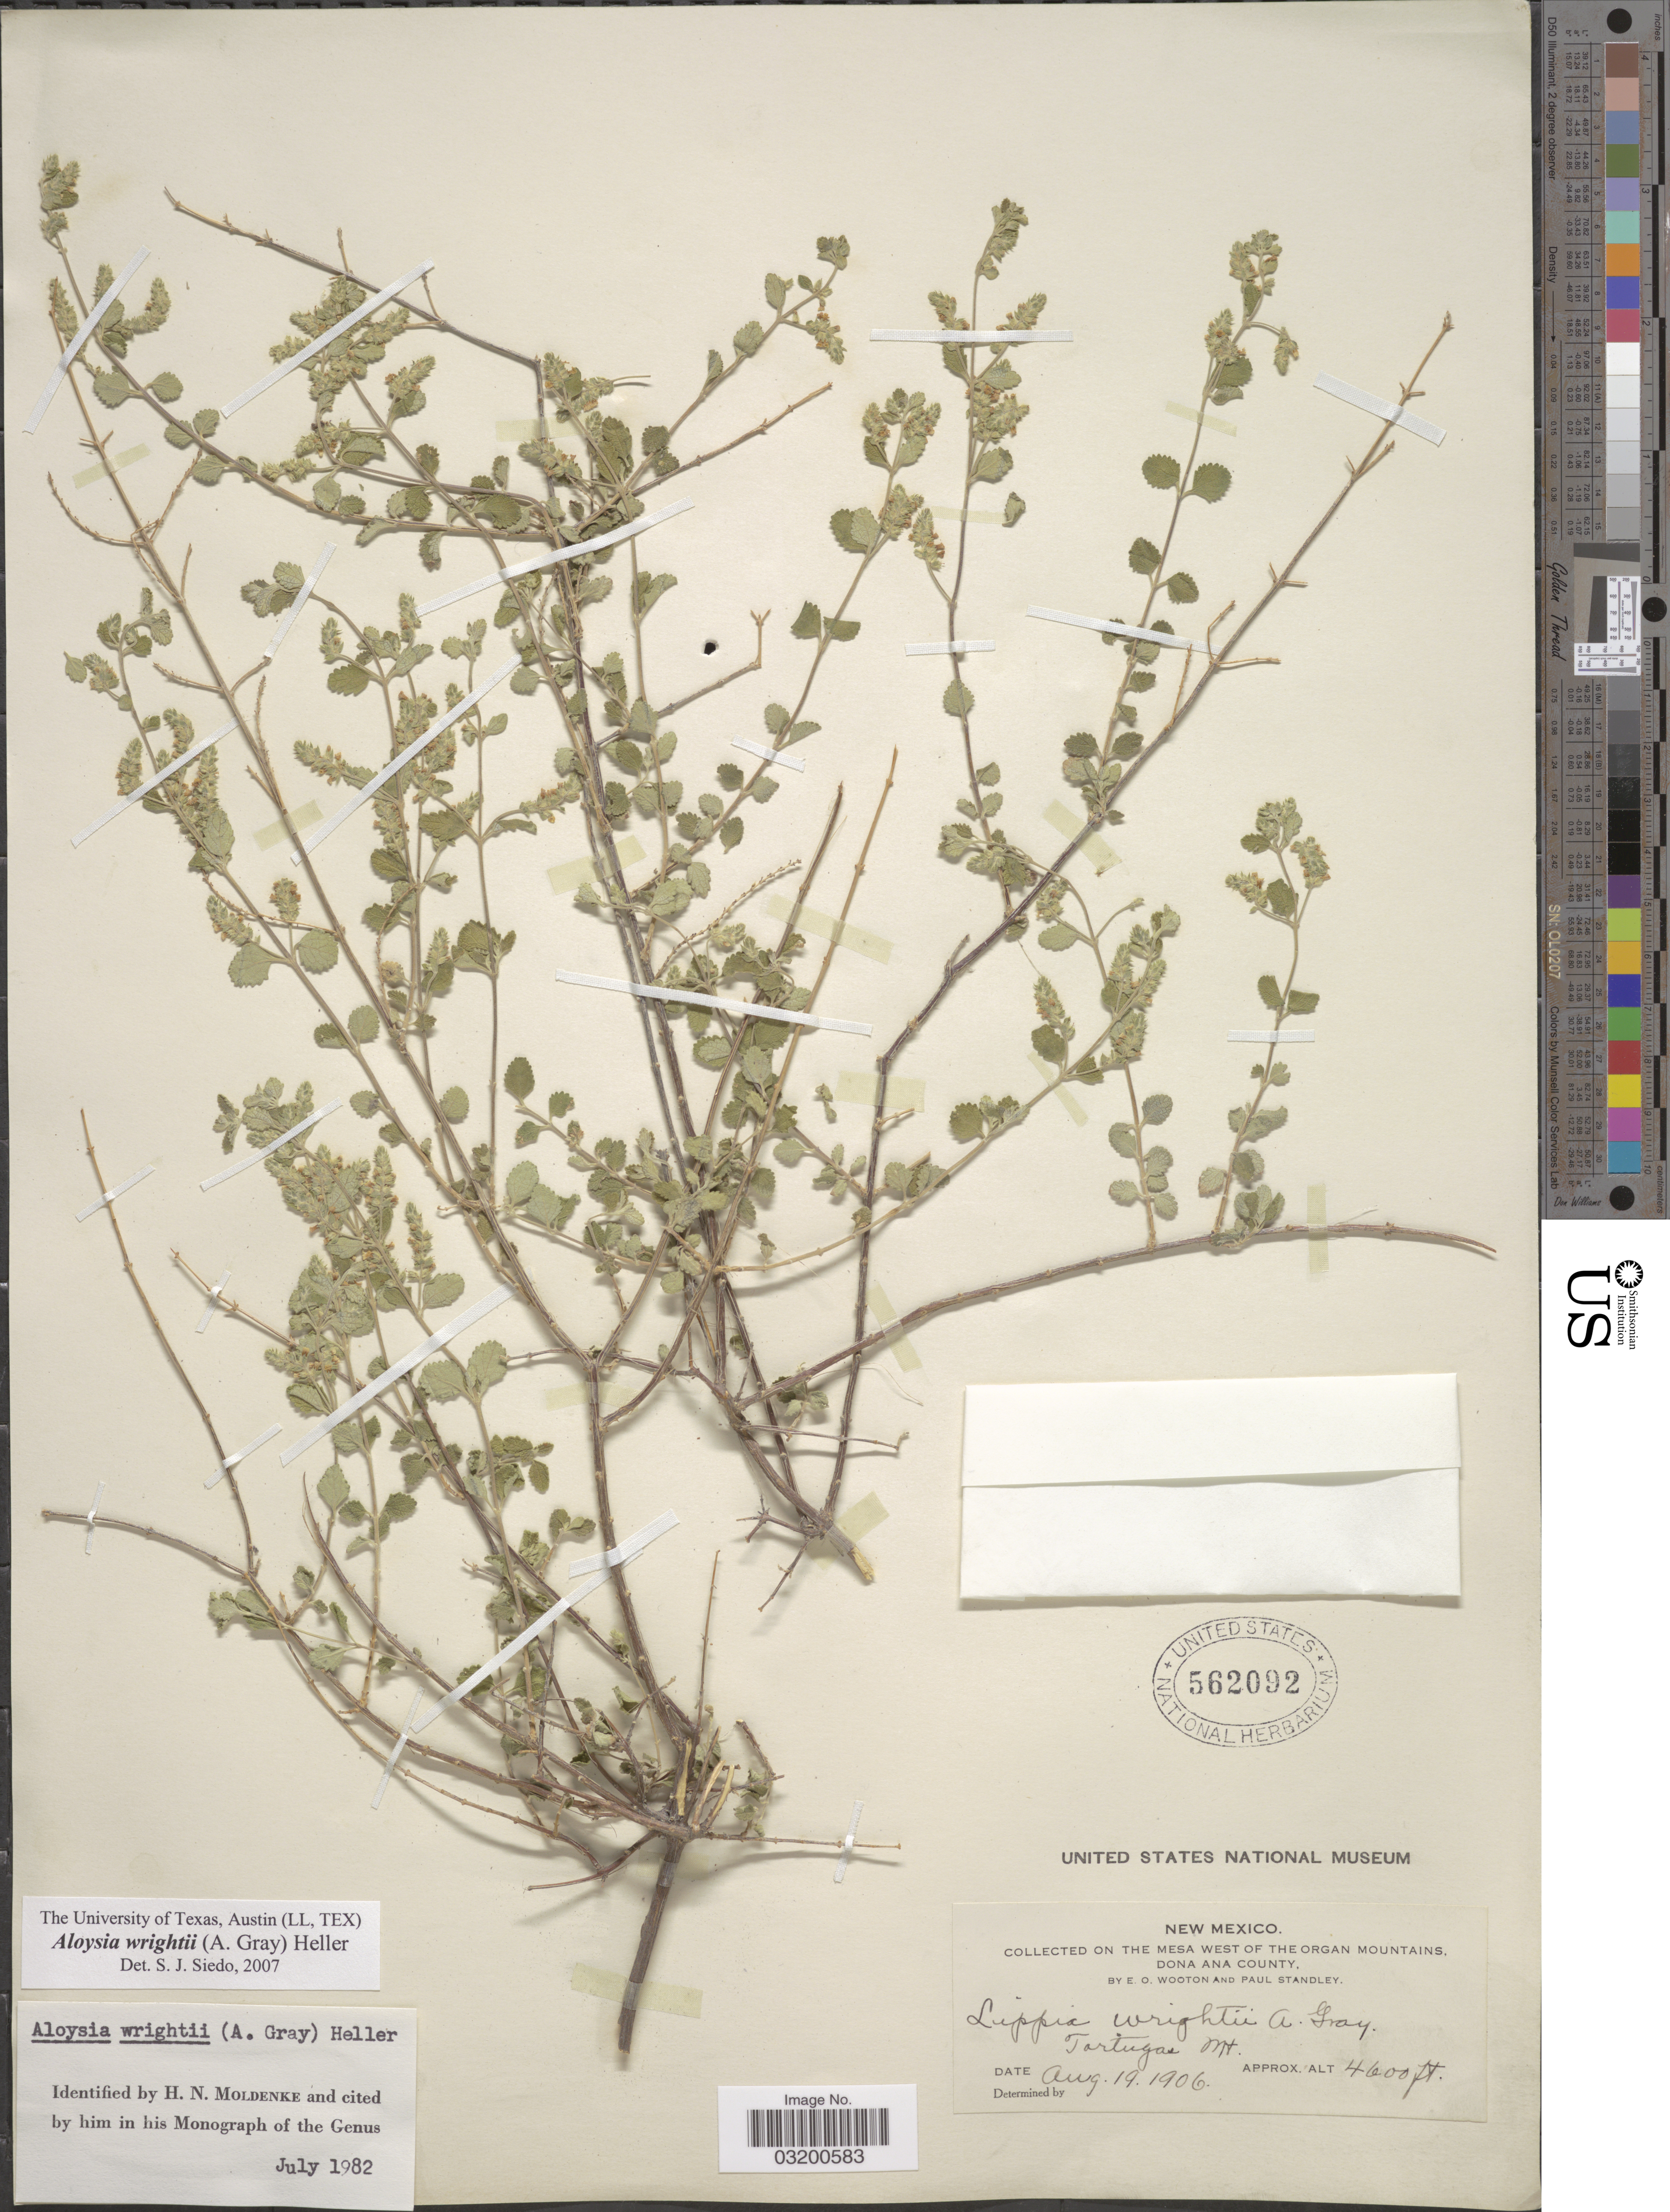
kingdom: Plantae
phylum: Tracheophyta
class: Magnoliopsida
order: Lamiales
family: Verbenaceae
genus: Aloysia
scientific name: Aloysia wrightii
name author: A. Heller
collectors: E. O. Wooton & P. C. Standley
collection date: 1906-08-19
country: United States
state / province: New Mexico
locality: On the Mesa West of the Organ Mountains, Dona Ana County. Tortugas Mt.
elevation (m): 1402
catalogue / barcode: US 562092